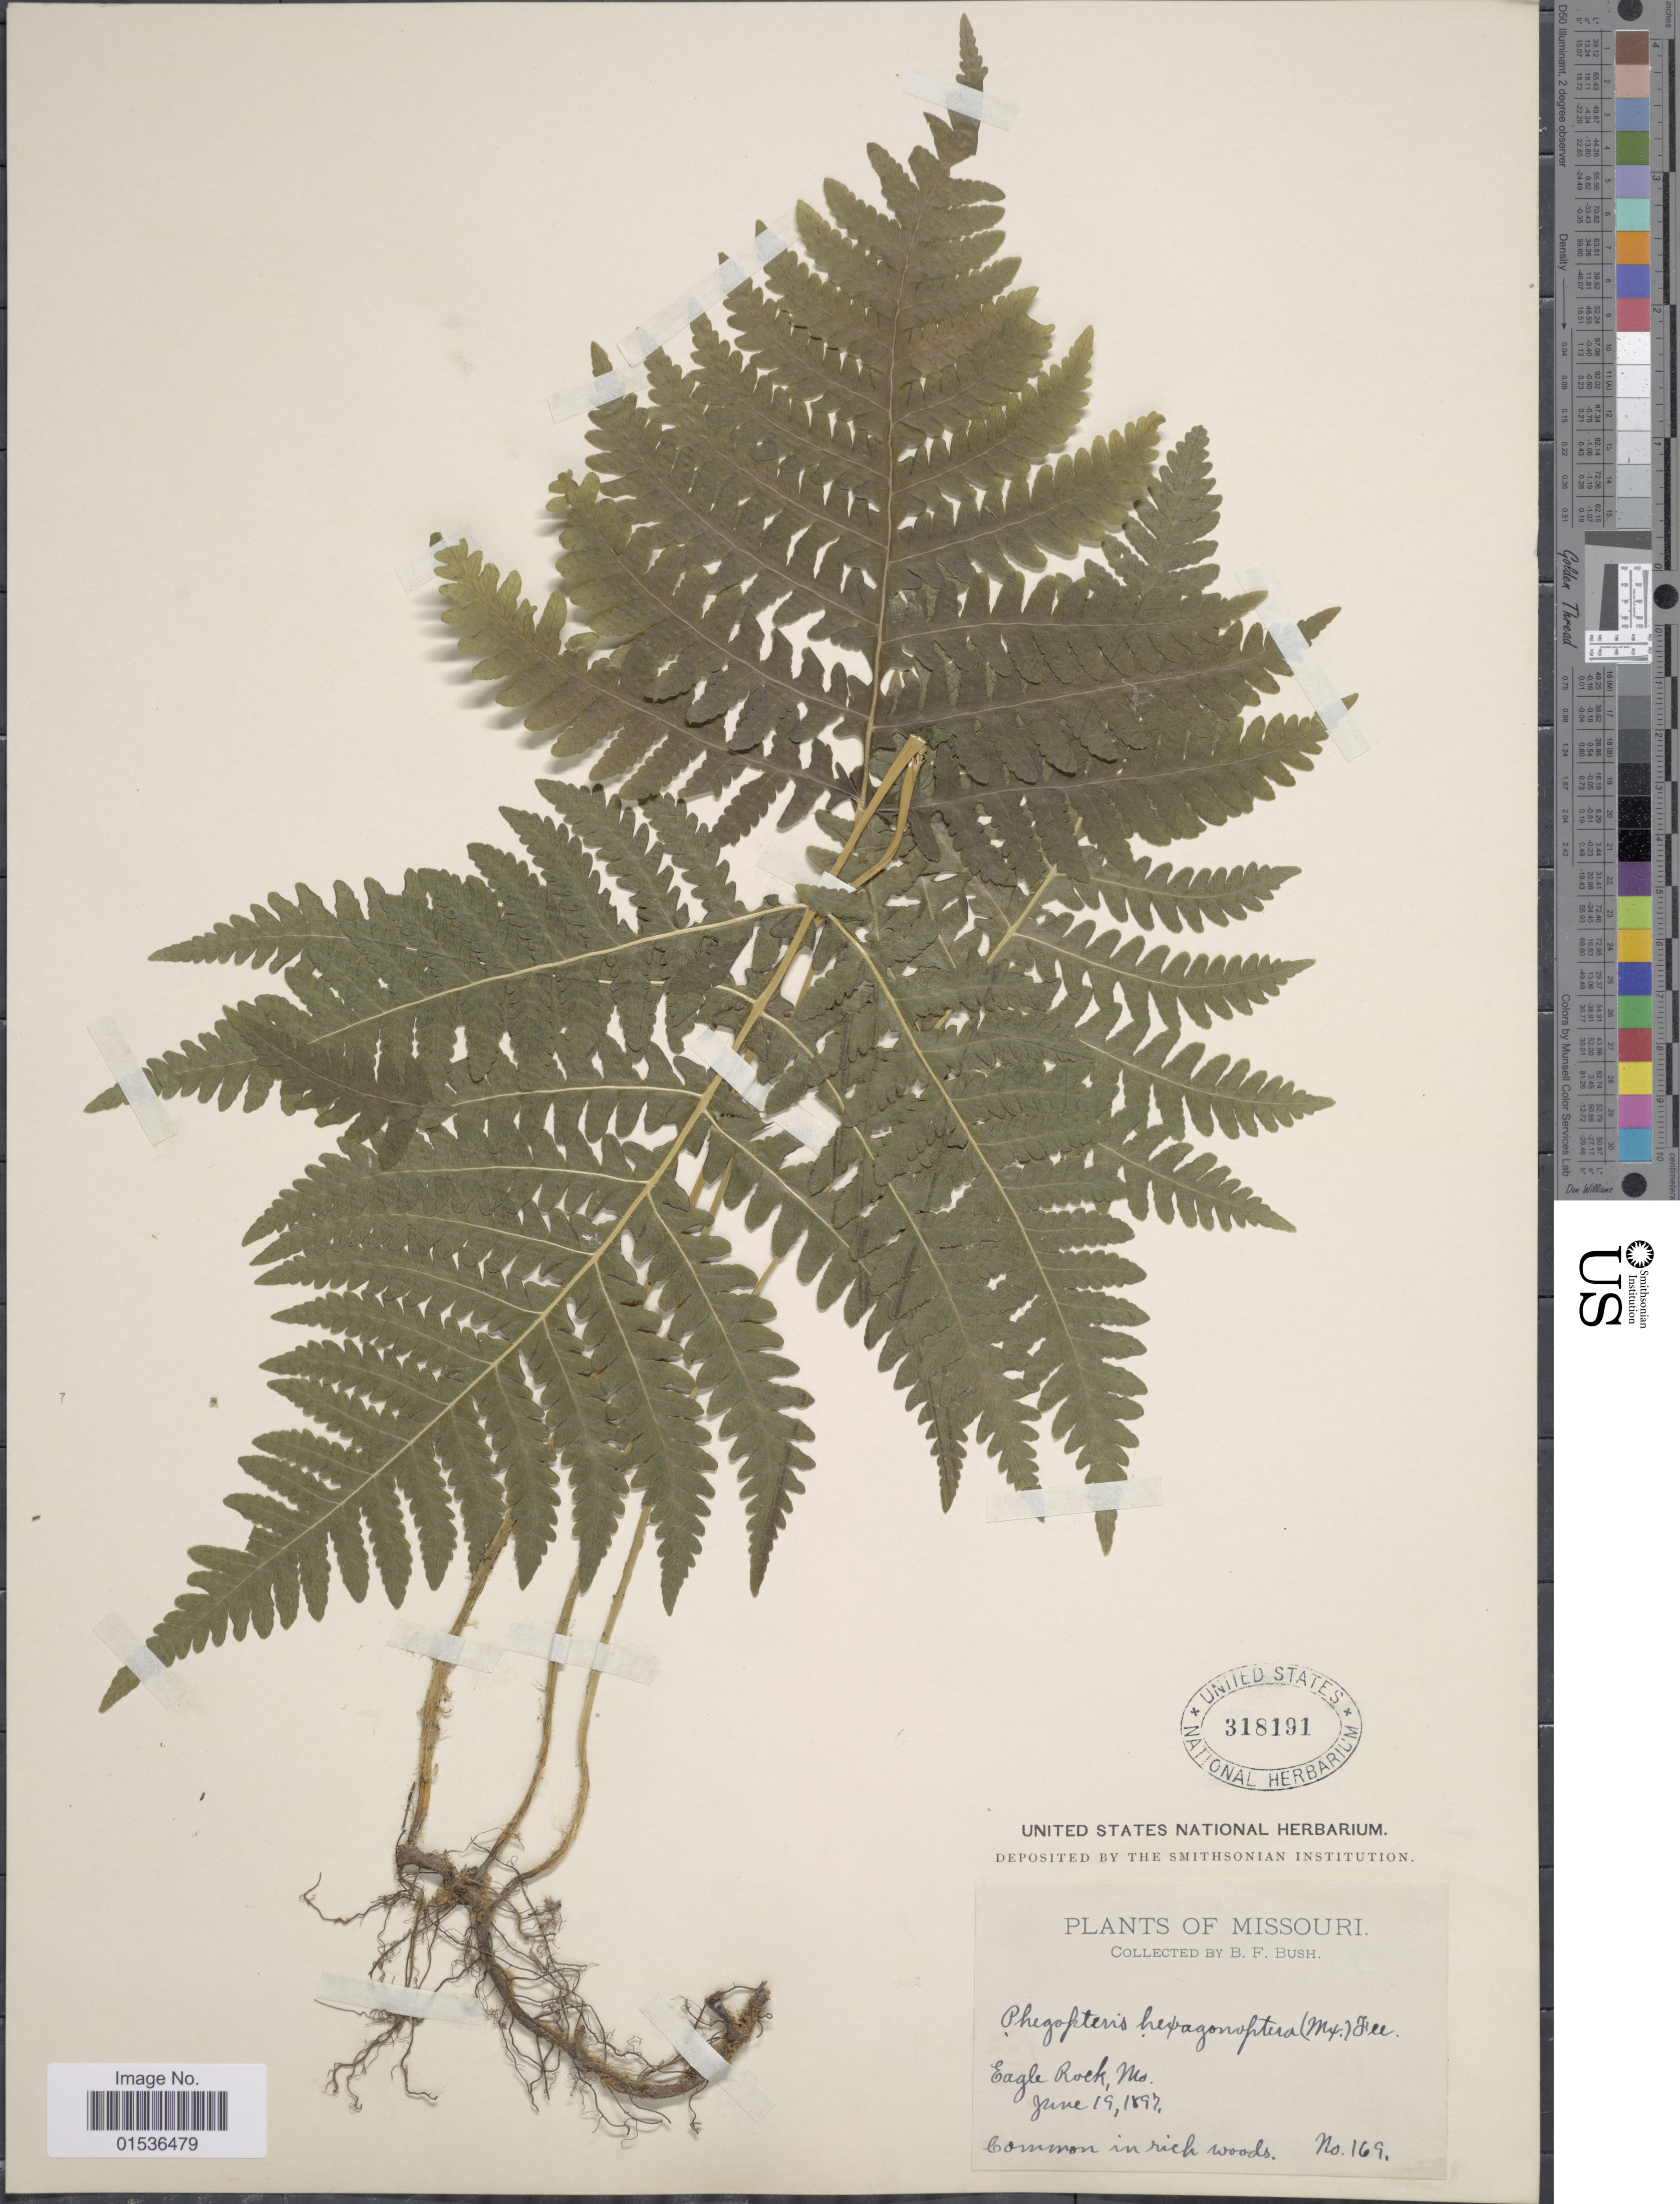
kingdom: Plantae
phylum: Tracheophyta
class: Polypodiopsida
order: Polypodiales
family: Thelypteridaceae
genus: Phegopteris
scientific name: Phegopteris hexagonoptera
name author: (Michx.) Fée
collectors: B. F. Bush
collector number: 169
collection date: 1897-06-19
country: United States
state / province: Missouri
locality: Eagle Rock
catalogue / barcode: US 318191